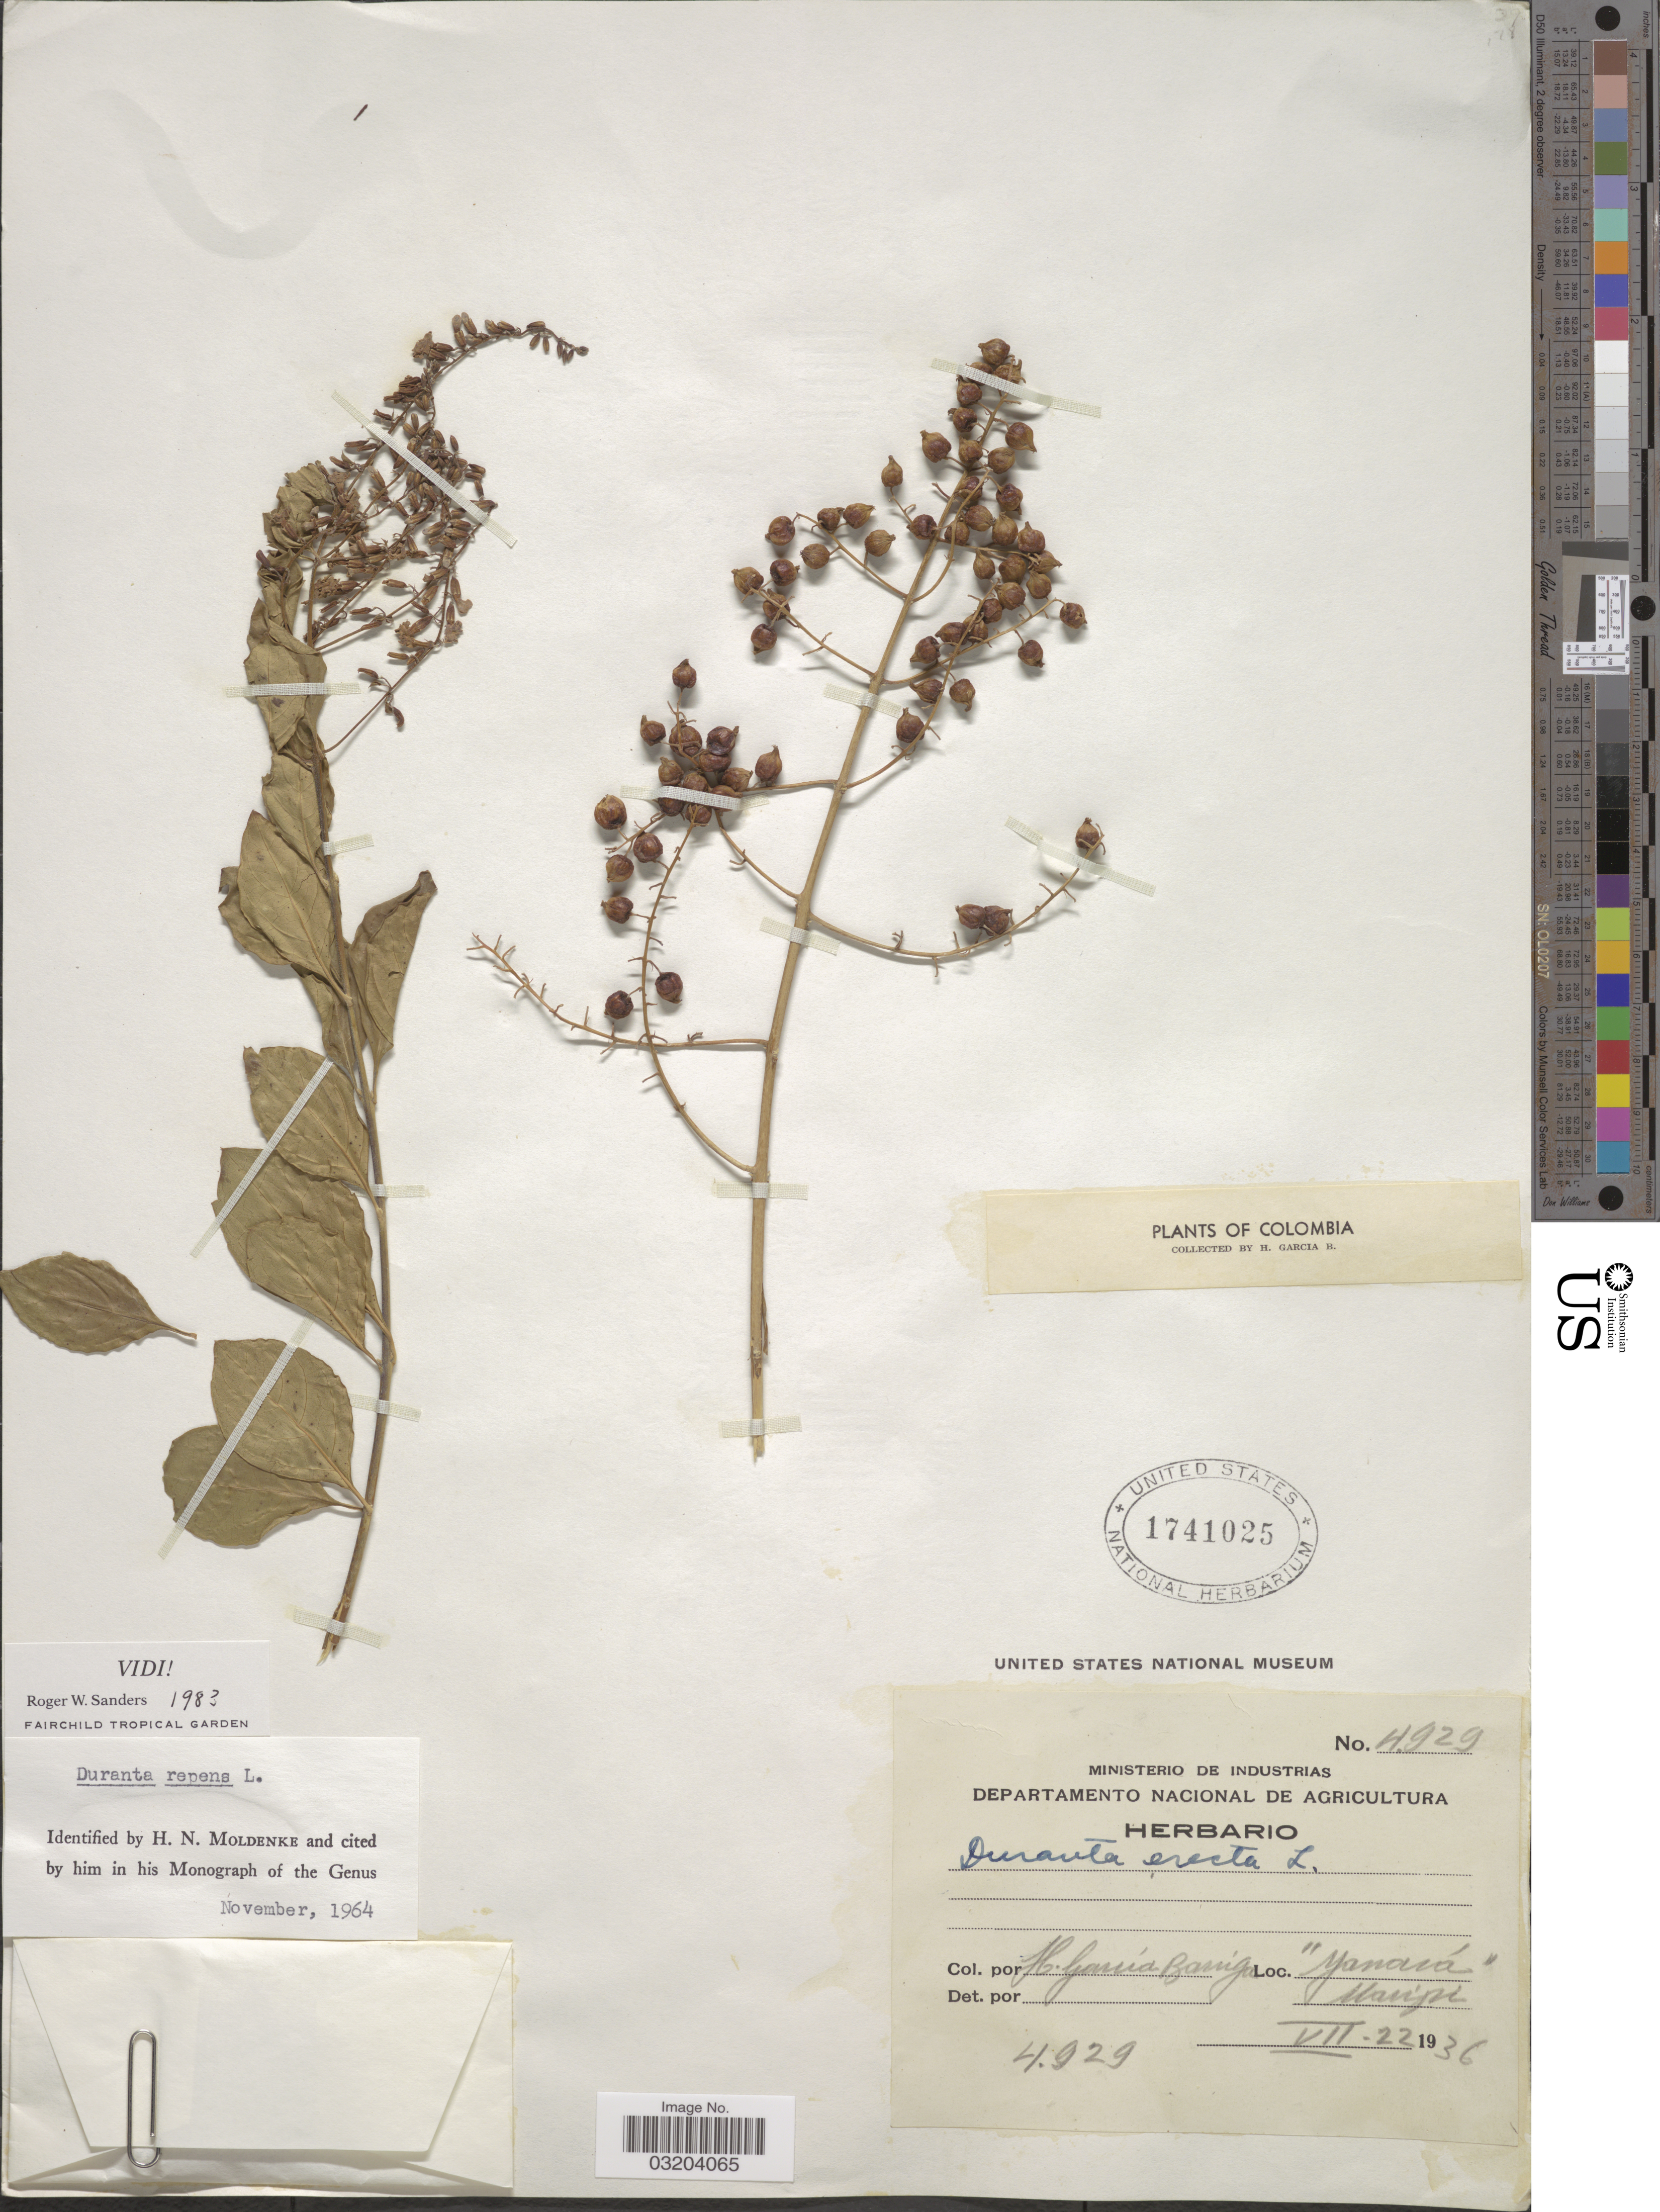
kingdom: Plantae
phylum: Tracheophyta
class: Magnoliopsida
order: Lamiales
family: Verbenaceae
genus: Duranta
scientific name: Duranta erecta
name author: L.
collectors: H. García Barriga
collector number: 4929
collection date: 1936-07-22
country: Colombia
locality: Yanacá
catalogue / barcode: US 1741025